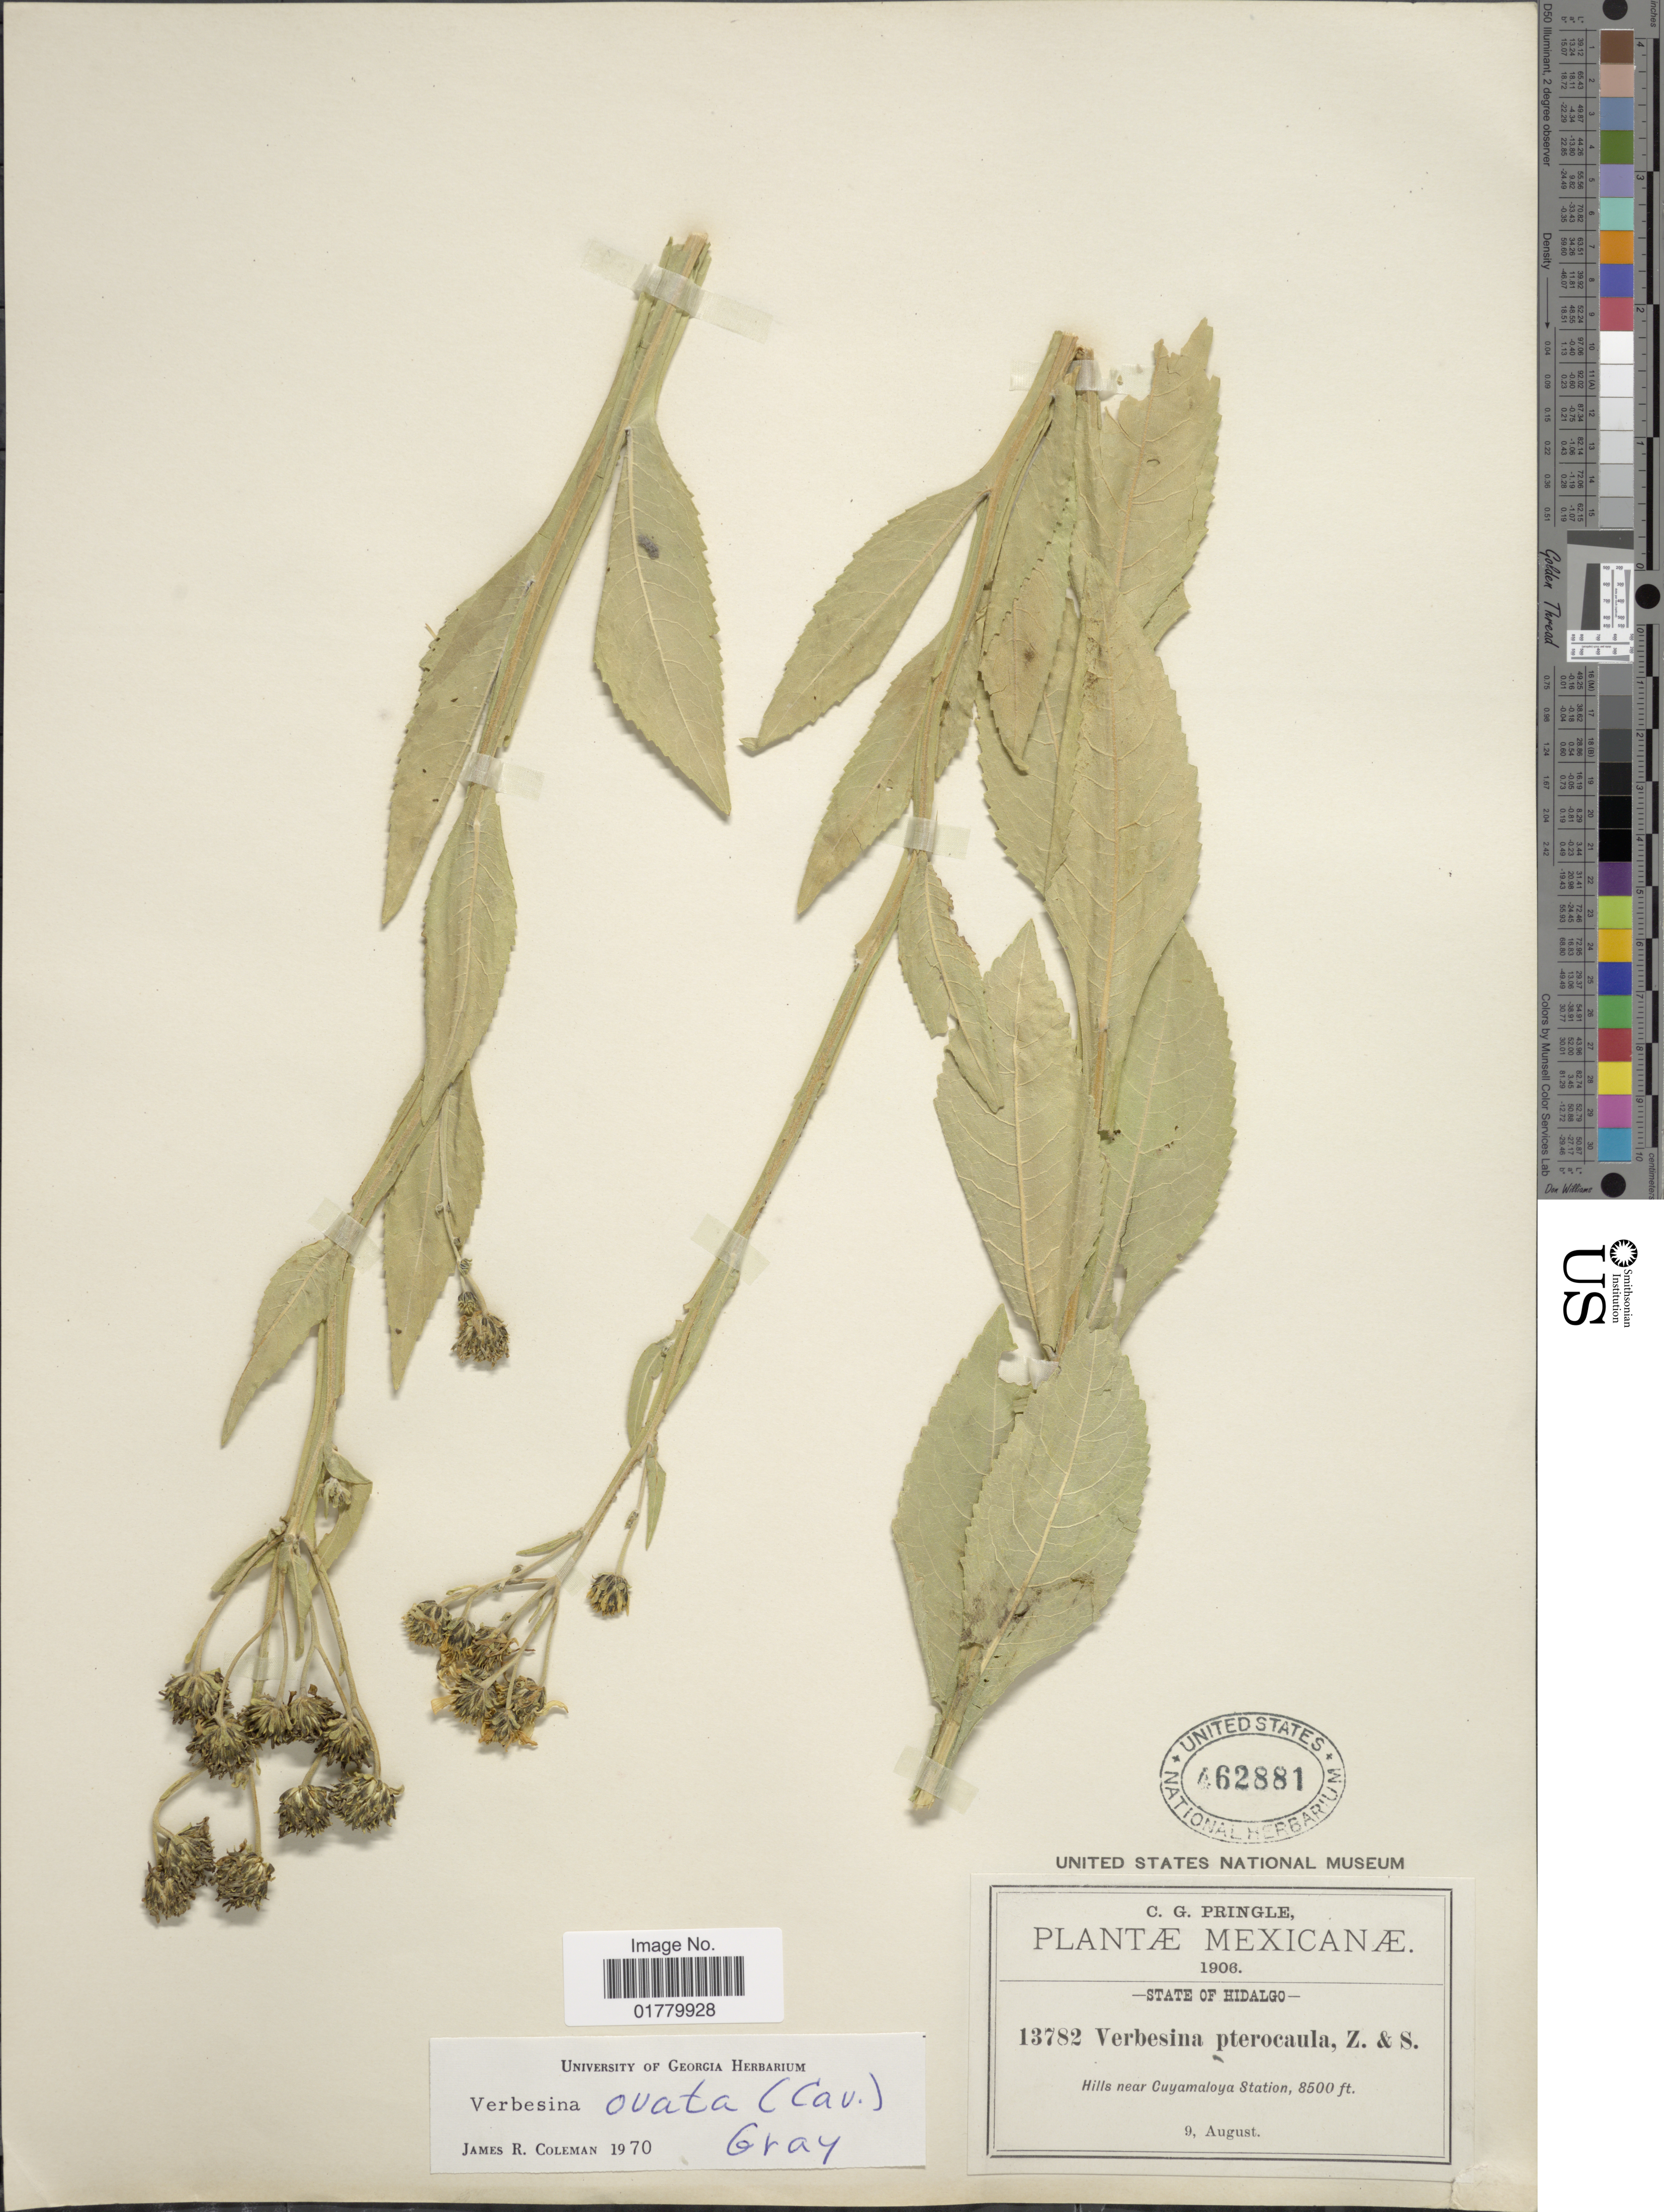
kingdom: Plantae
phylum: Tracheophyta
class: Magnoliopsida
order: Asterales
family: Asteraceae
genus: Verbesina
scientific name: Verbesina ovata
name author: (Cav.) A. Gray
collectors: C. G. Pringle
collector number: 13782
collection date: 1906-08-09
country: Mexico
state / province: Hidalgo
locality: Hills near Cuyamaloya Station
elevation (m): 2591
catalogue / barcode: US 462881